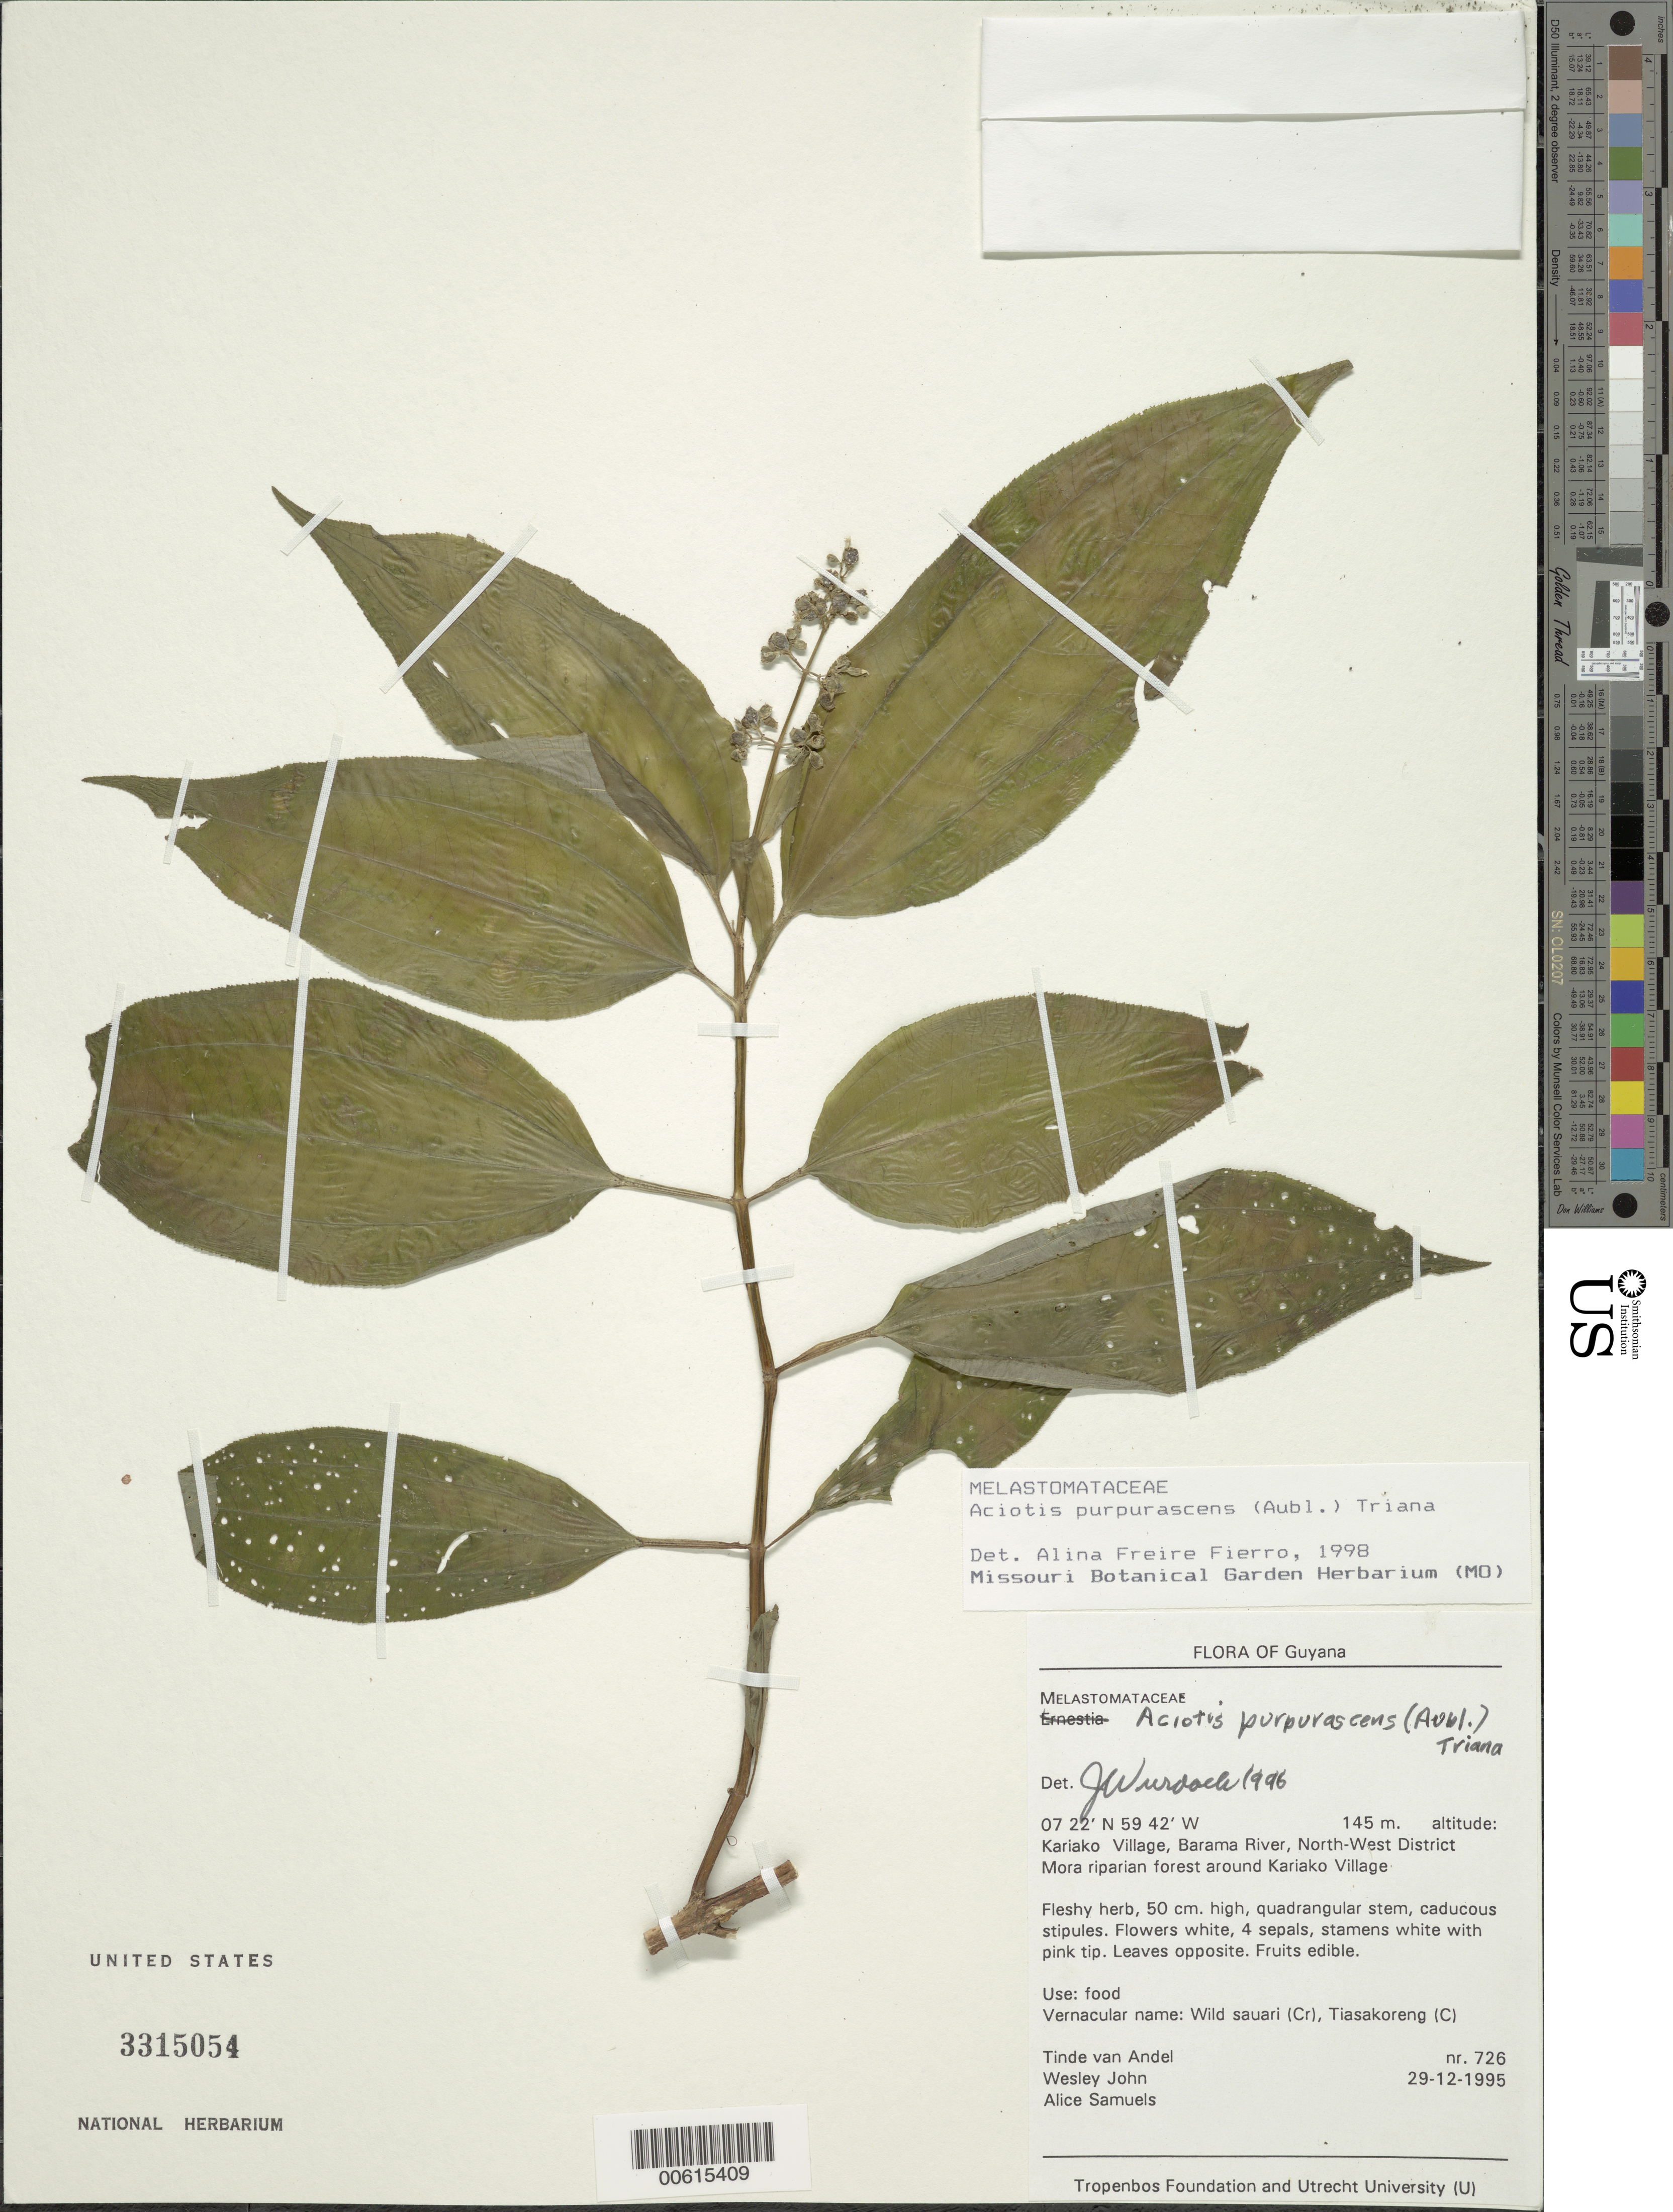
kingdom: Plantae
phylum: Tracheophyta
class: Magnoliopsida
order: Myrtales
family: Melastomataceae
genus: Aciotis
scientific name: Aciotis purpurascens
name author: (Aubl.) Triana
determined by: Freire-Fierro, A.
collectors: T. R. van Andel, J. Wesley & E. Thomas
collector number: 726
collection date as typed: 29-Dec-95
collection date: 1995-12-29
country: Guyana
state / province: Barima-Waini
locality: Karaiko Village, Barama R., NW Dist.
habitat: Mora riparian forest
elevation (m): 145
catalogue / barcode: US 3315054